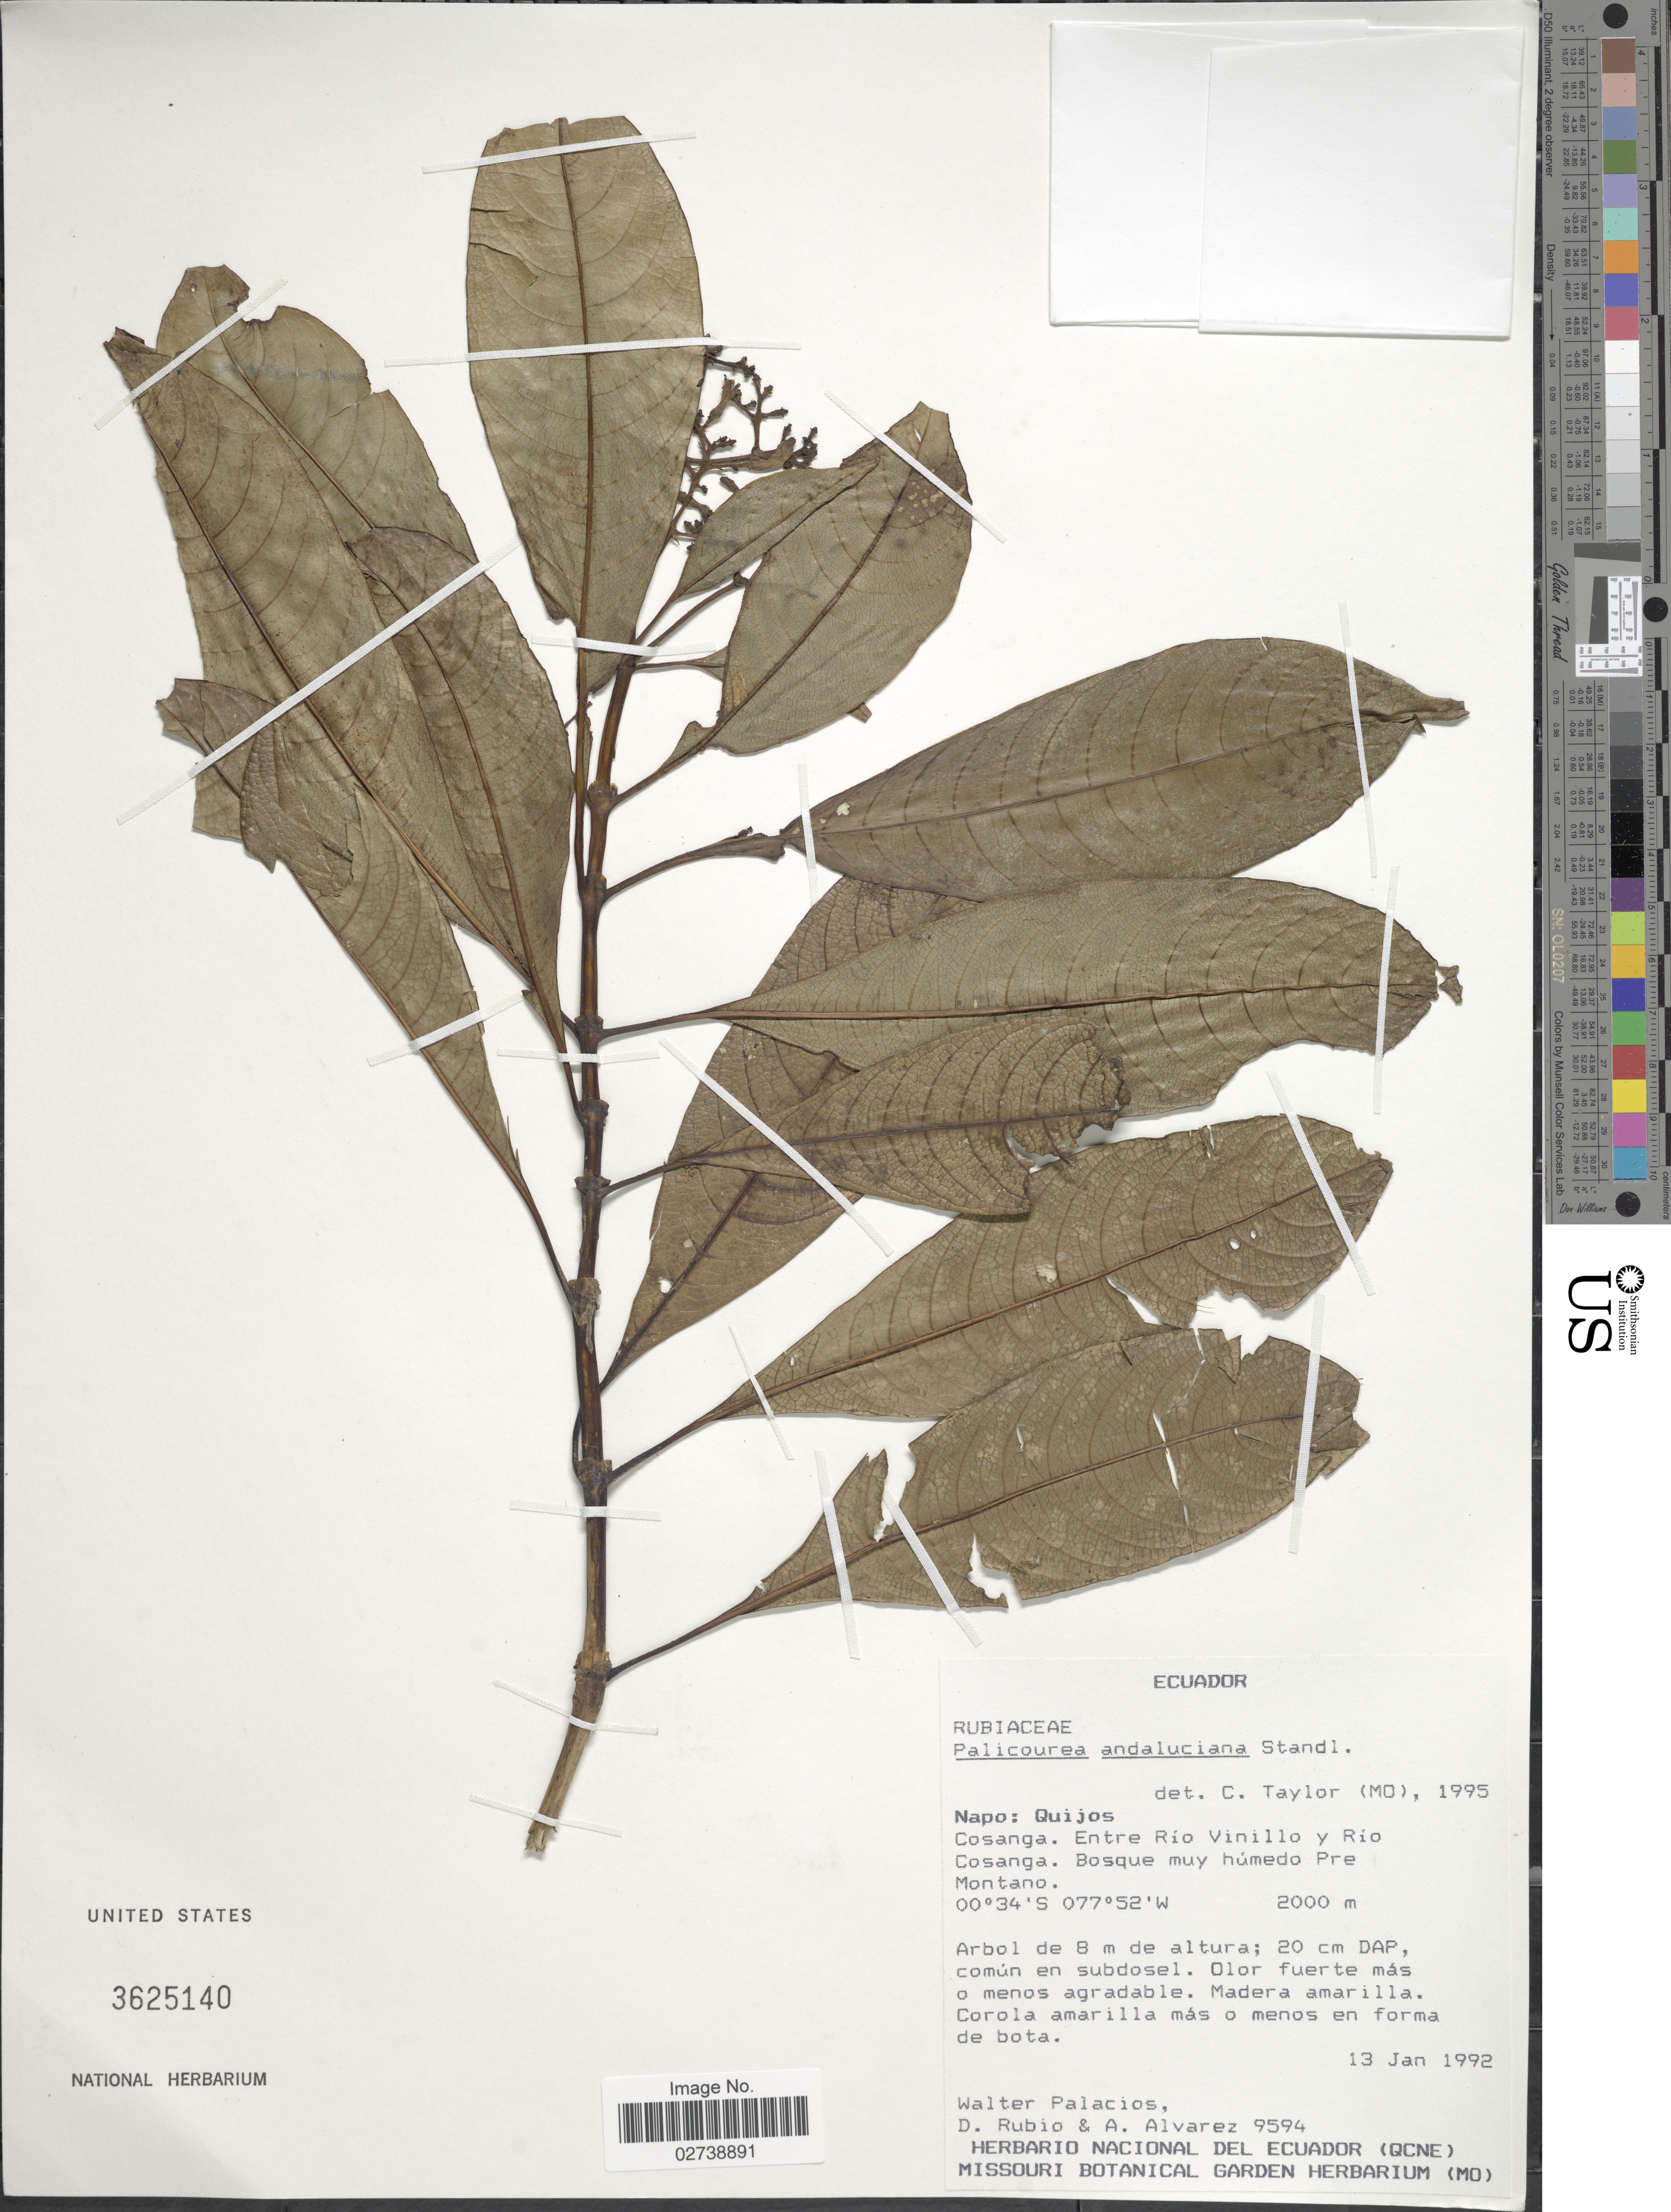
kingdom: Plantae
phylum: Tracheophyta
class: Magnoliopsida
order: Gentianales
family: Rubiaceae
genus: Palicourea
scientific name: Palicourea andaluciana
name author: Standl.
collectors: W. Palacios, D. Rubio & A. Alvarez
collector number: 9594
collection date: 1992-01-13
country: Ecuador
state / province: Napo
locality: Napo: Quijos. Cosanga. Entre Rio Vinillo y Rio Cosanga.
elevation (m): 2000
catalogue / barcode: US 3625140